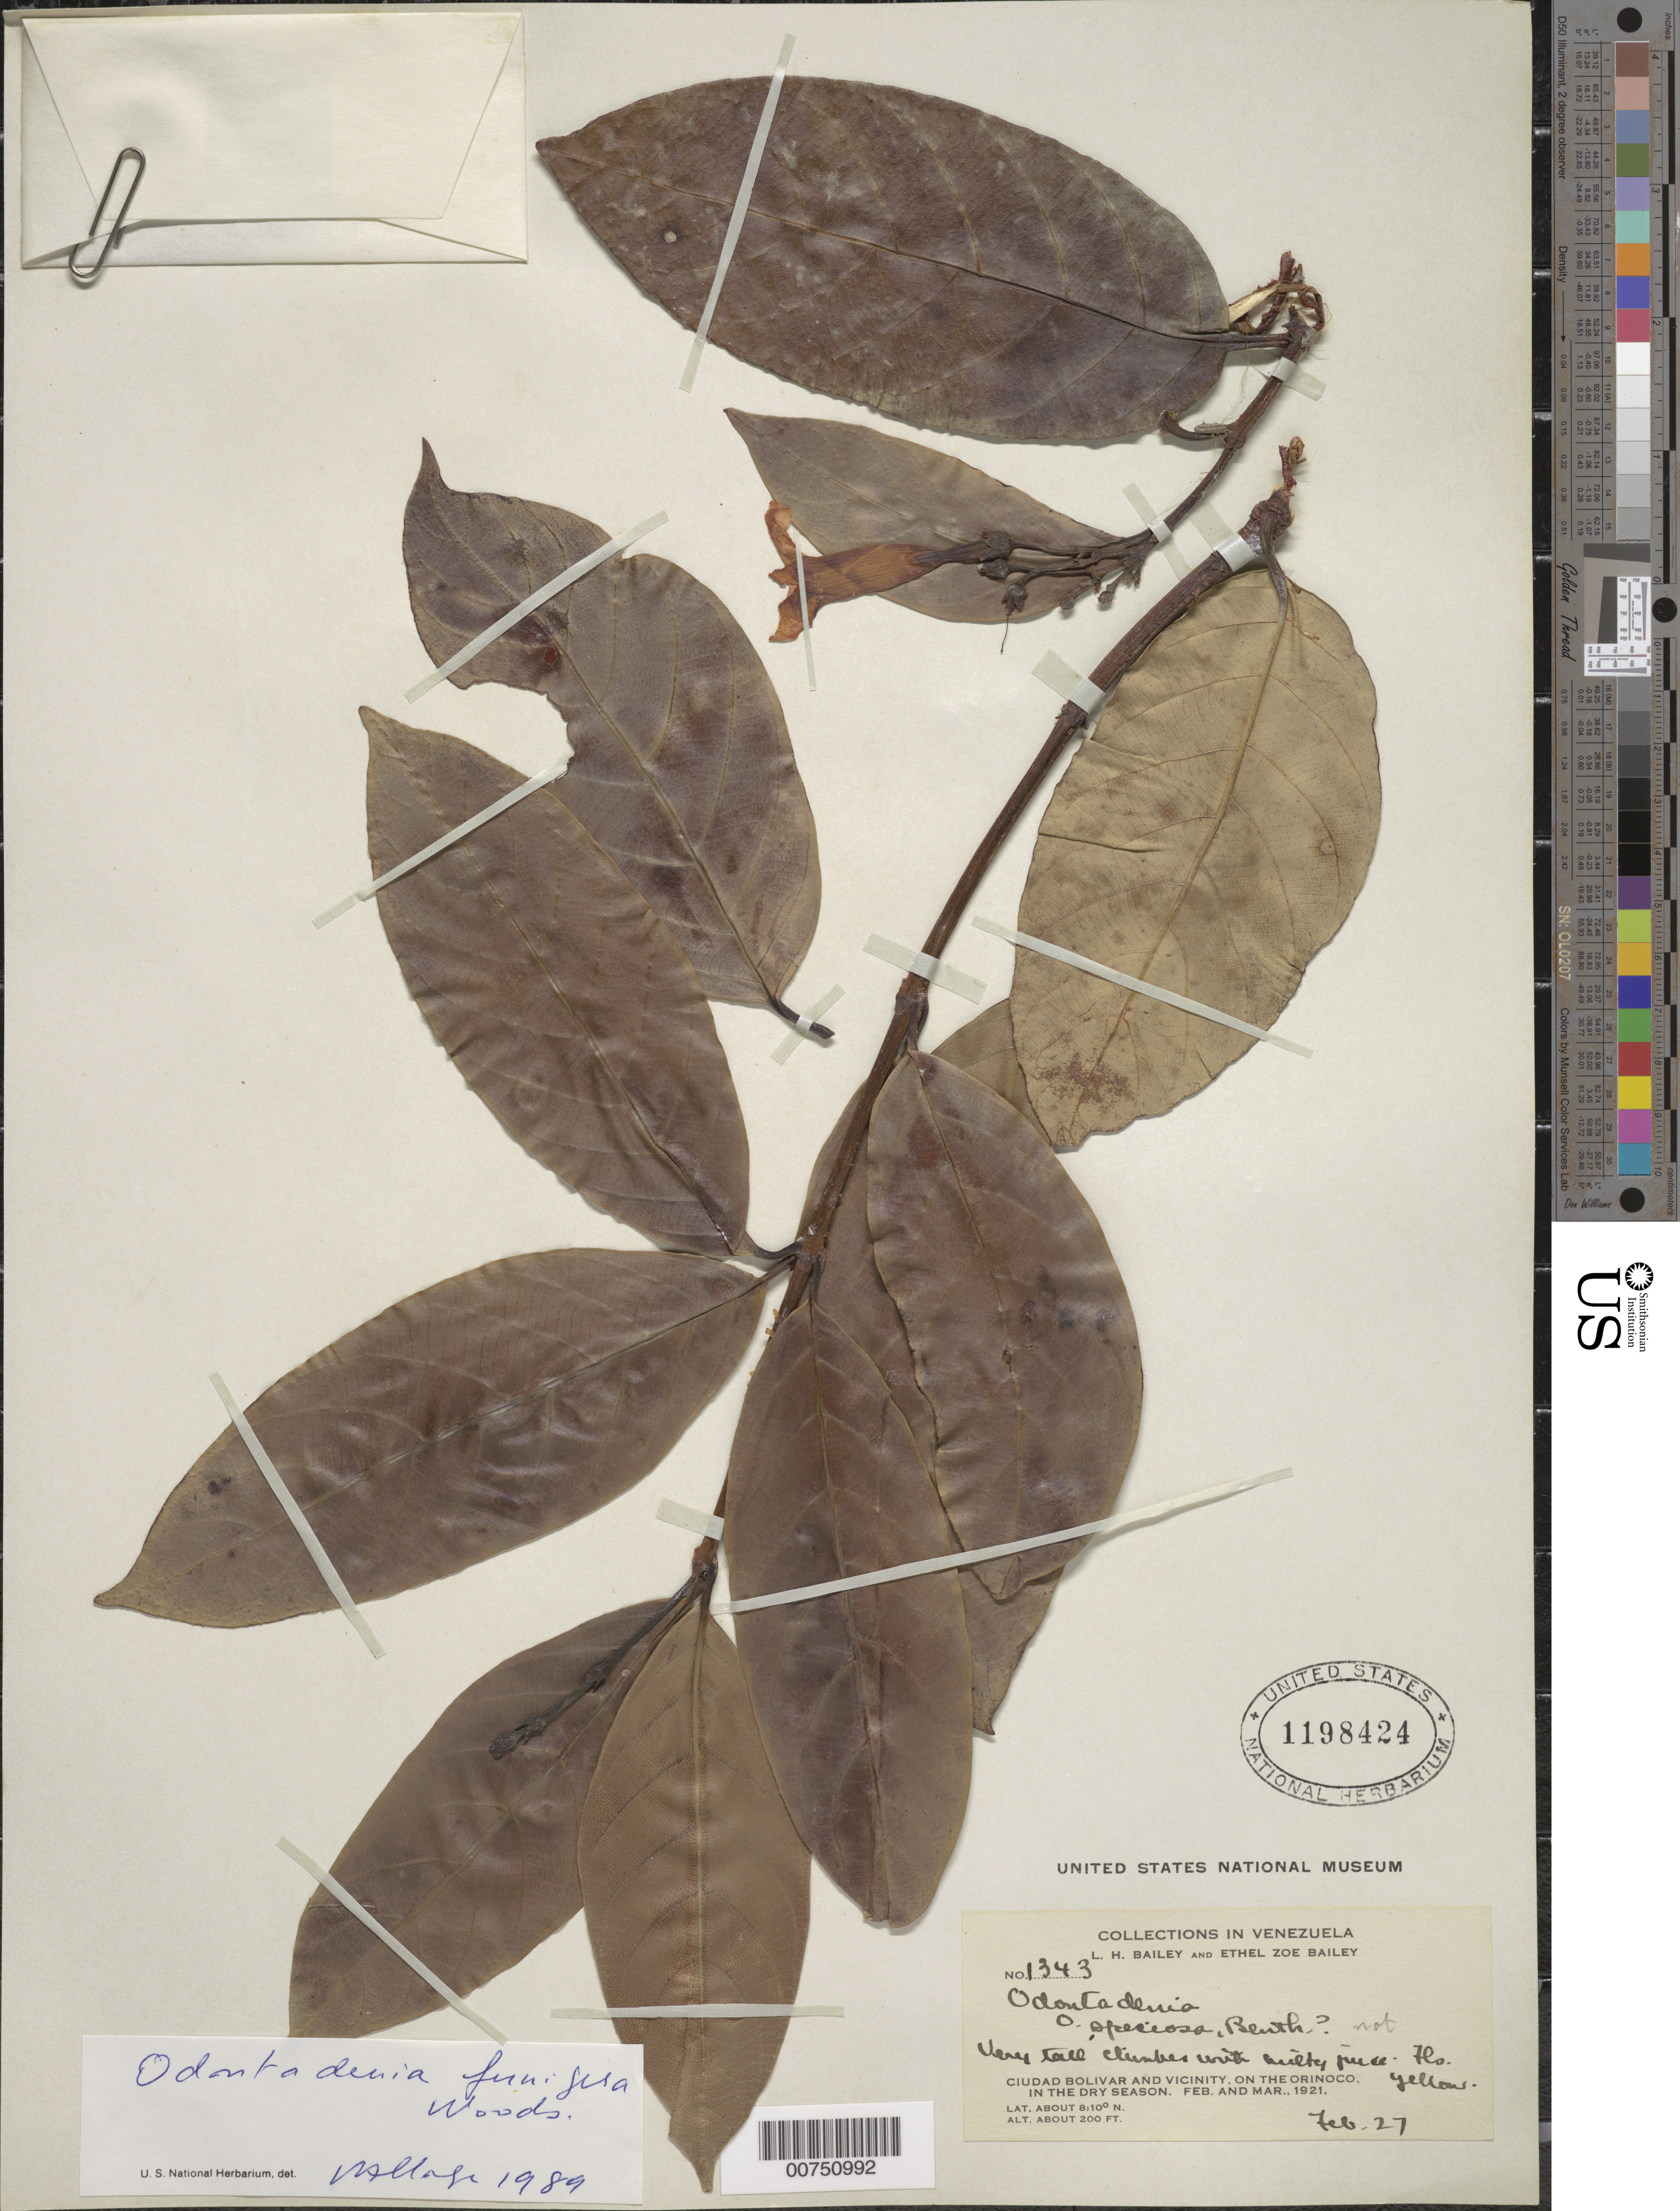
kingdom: Plantae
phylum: Tracheophyta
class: Magnoliopsida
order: Gentianales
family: Apocynaceae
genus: Odontadenia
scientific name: Odontadenia funigera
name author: Woodson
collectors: L. H. Bailey & E. Z. Bailey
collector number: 1343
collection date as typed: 27-Feb-21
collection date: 1921-02-27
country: Venezuela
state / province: Bolívar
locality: Ciudad Bolívar and vicinity, Orinoco R.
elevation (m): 61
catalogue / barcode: US 1198424